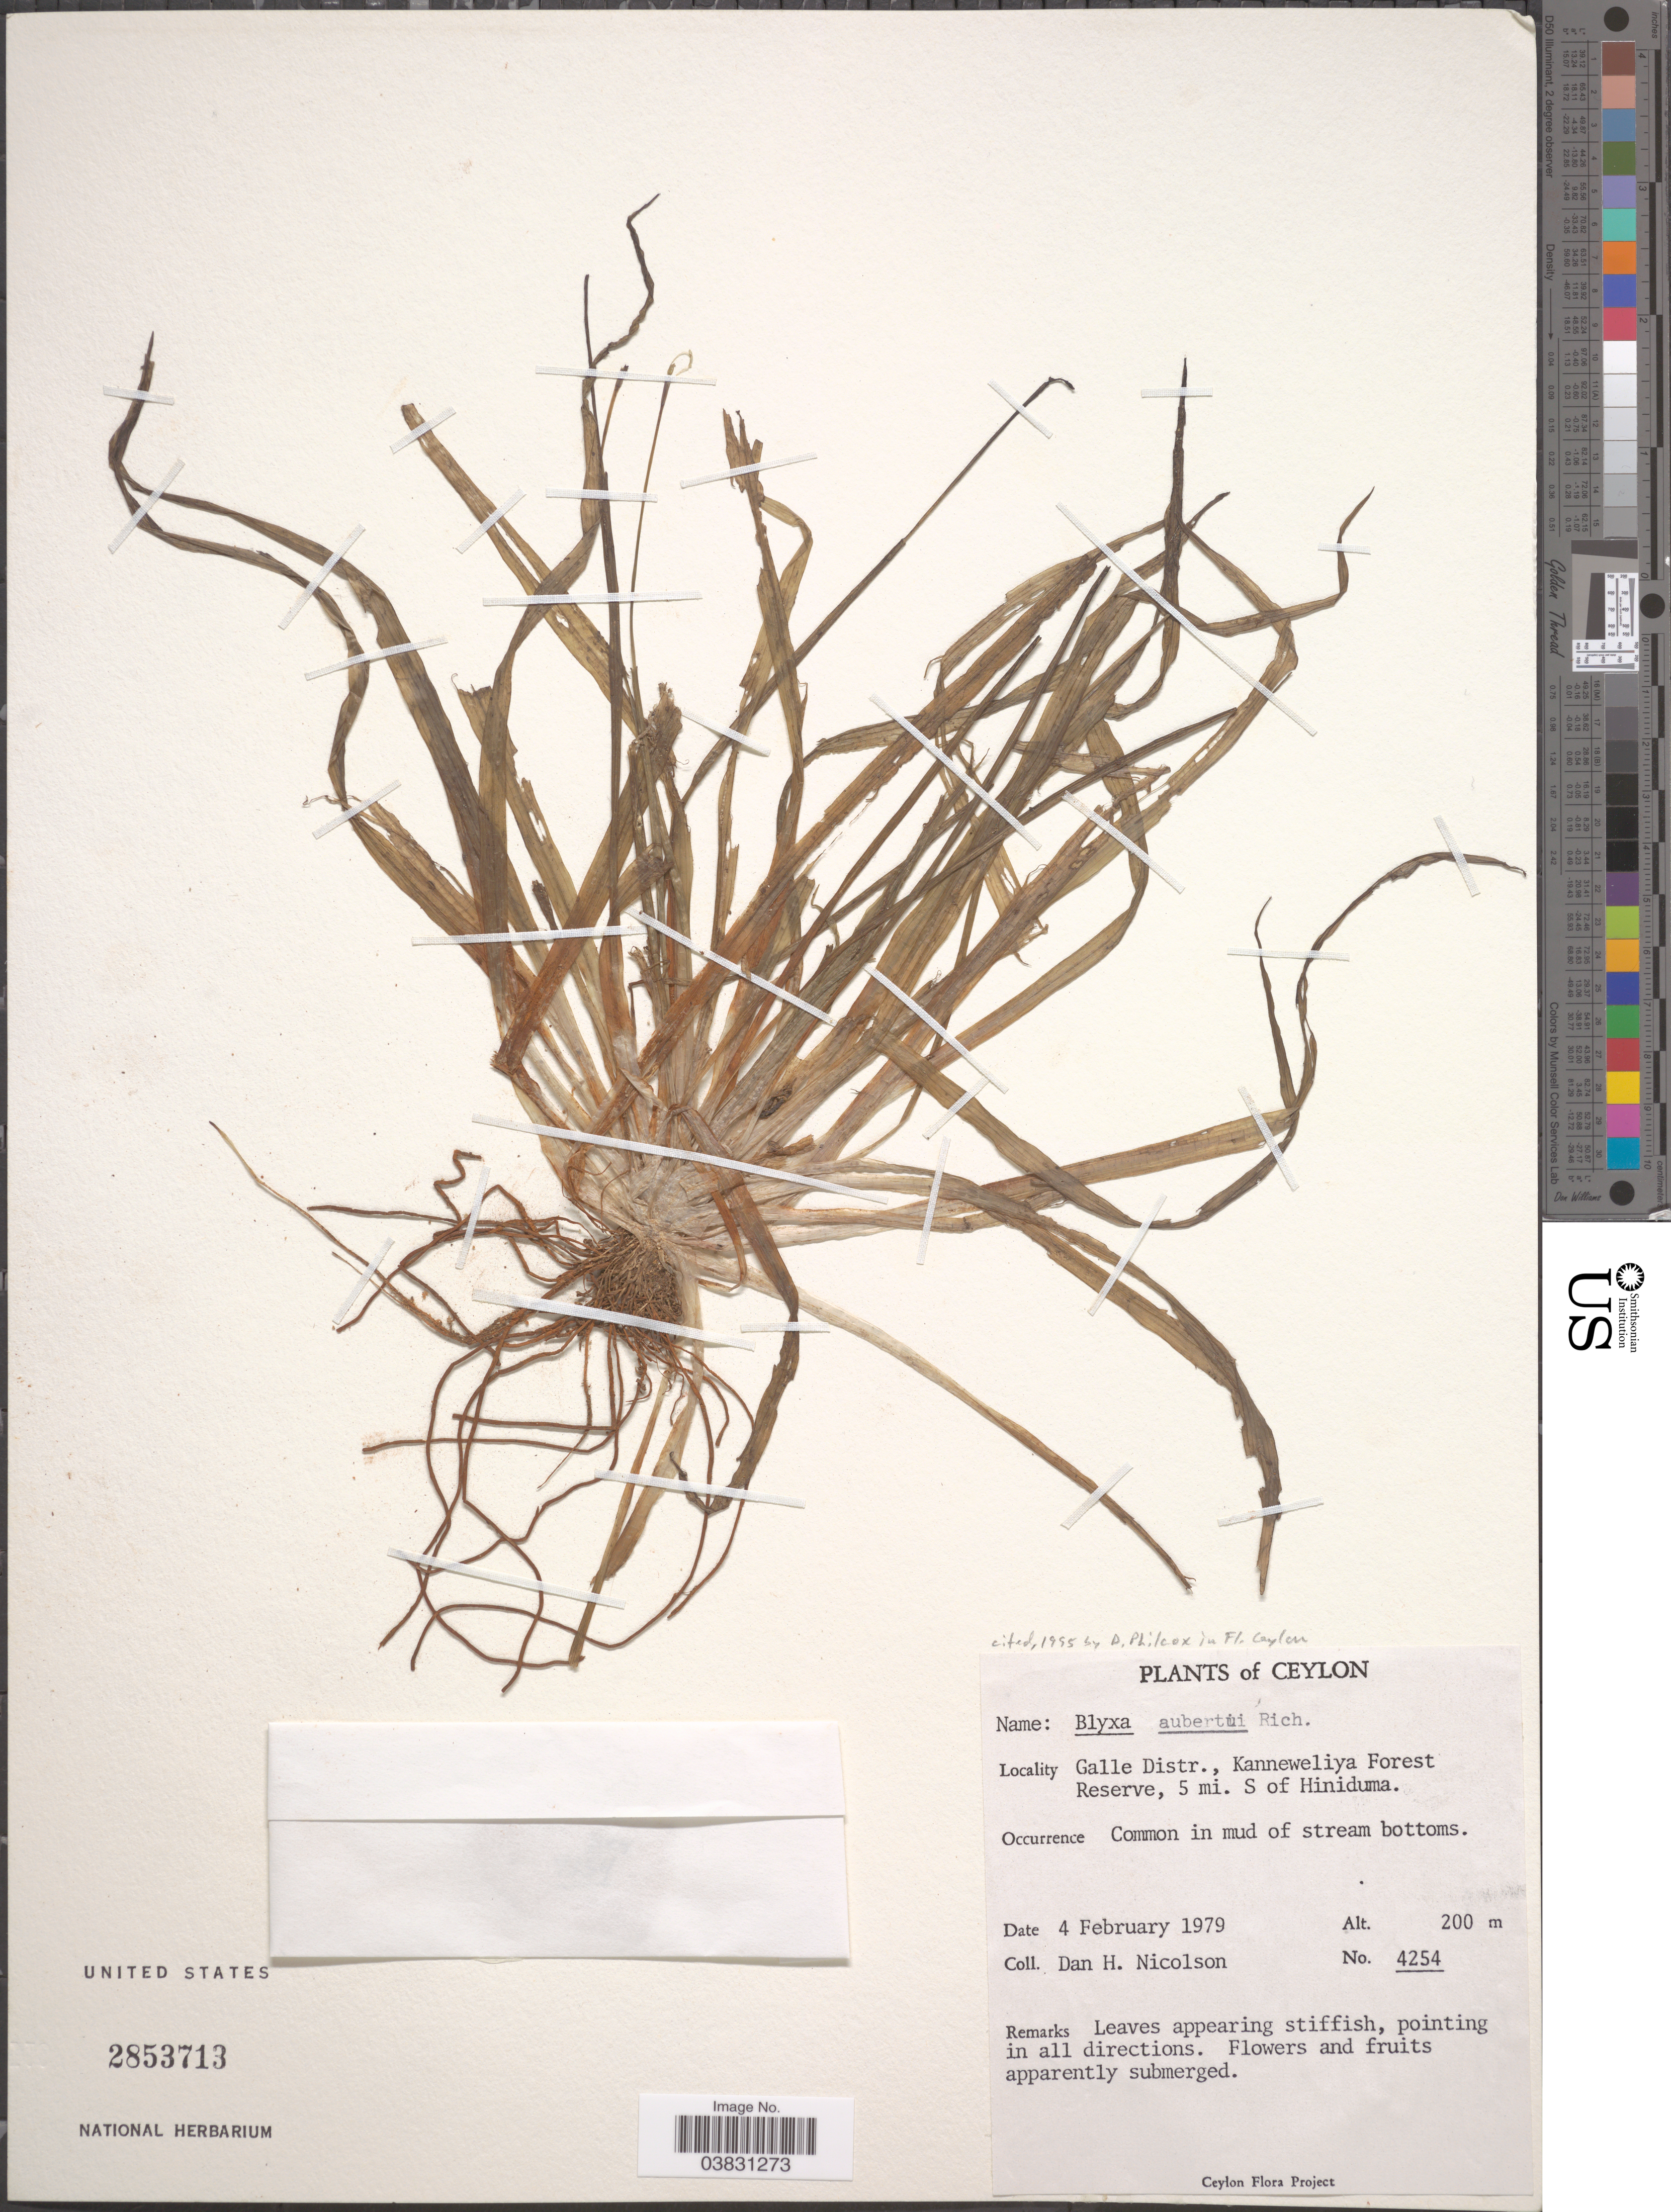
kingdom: Plantae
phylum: Tracheophyta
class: Liliopsida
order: Alismatales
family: Hydrocharitaceae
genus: Blyxa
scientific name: Blyxa aubertii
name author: Rich.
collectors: D. H. Nicolson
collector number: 4254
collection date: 1979-02-04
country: Sri Lanka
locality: Ceylon. Galle Distr., Kanneweliya Forest Reserve, 5 mi. S of Hiniduma. In mud of stream bottoms.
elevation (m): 200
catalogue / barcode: US 2853713